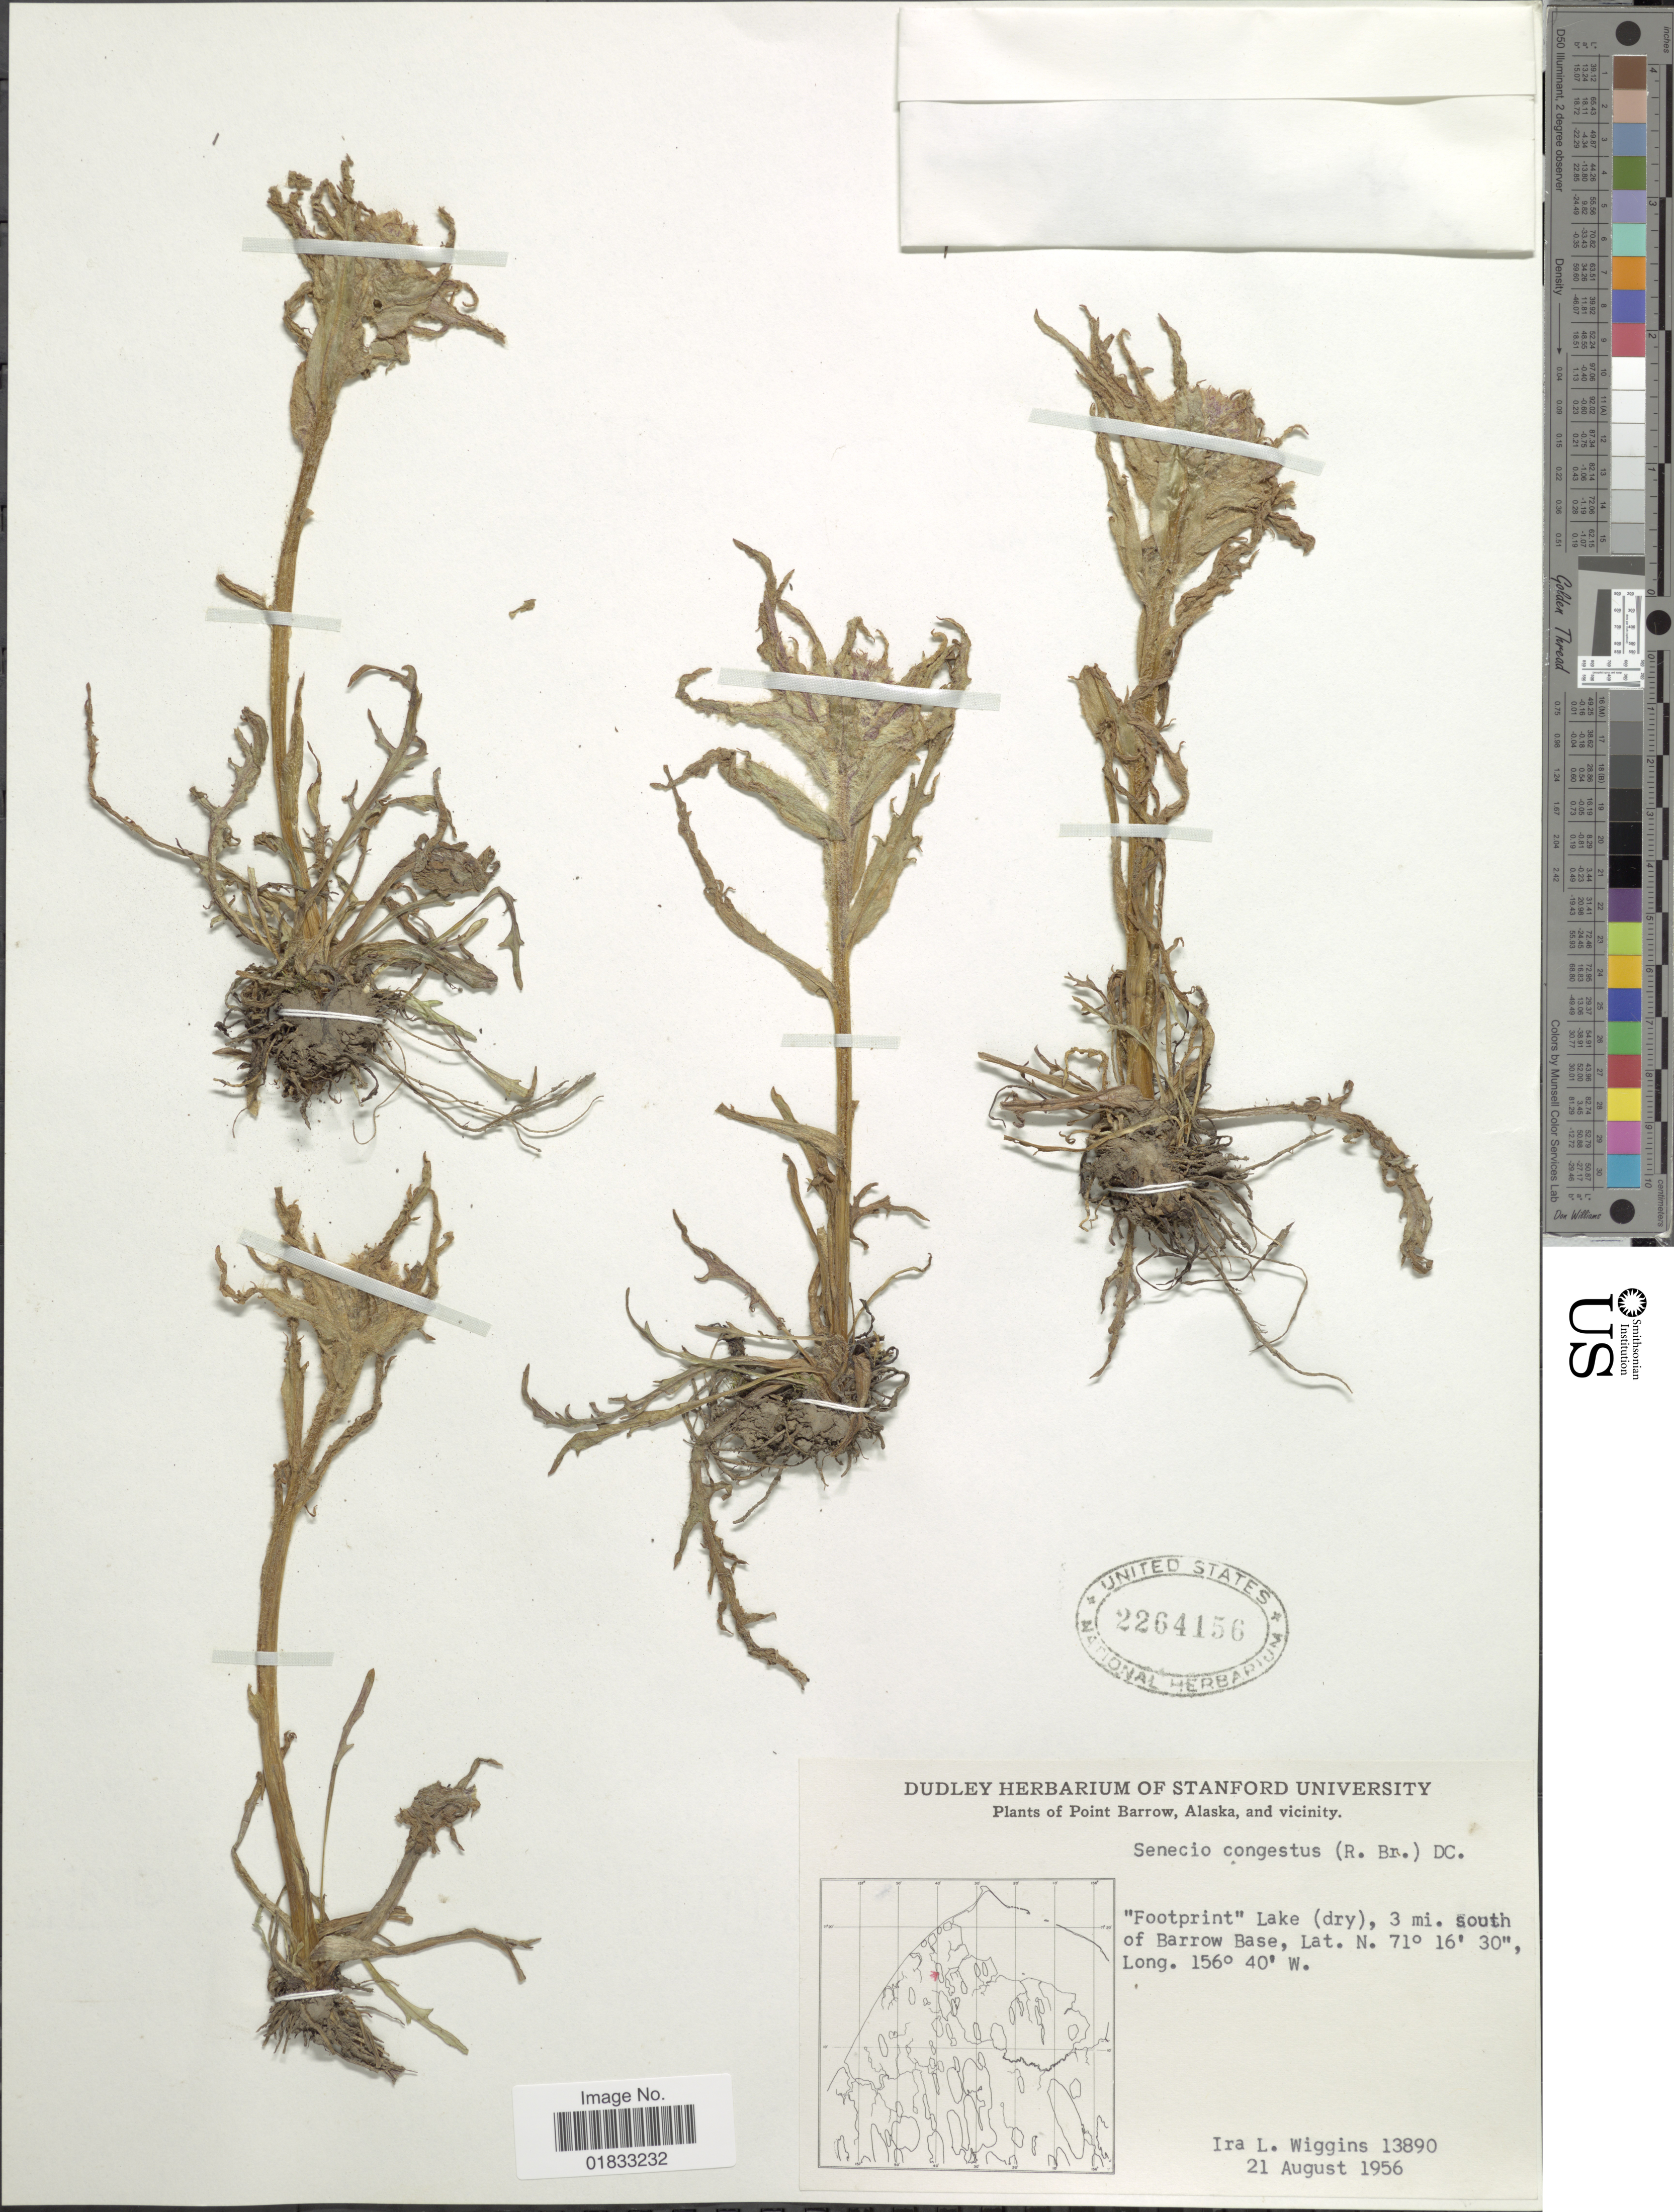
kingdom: Plantae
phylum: Tracheophyta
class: Magnoliopsida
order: Asterales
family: Asteraceae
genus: Tephroseris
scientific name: Tephroseris palustris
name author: (L.) Rchb.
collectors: I. L. Wiggins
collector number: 13890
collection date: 1956-08-21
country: United States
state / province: Alaska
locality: Point Barrow, Alaska, and vicinity, "Footprint" Lake (dry), 3 mi. south of Barrow Base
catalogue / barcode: US 2264156